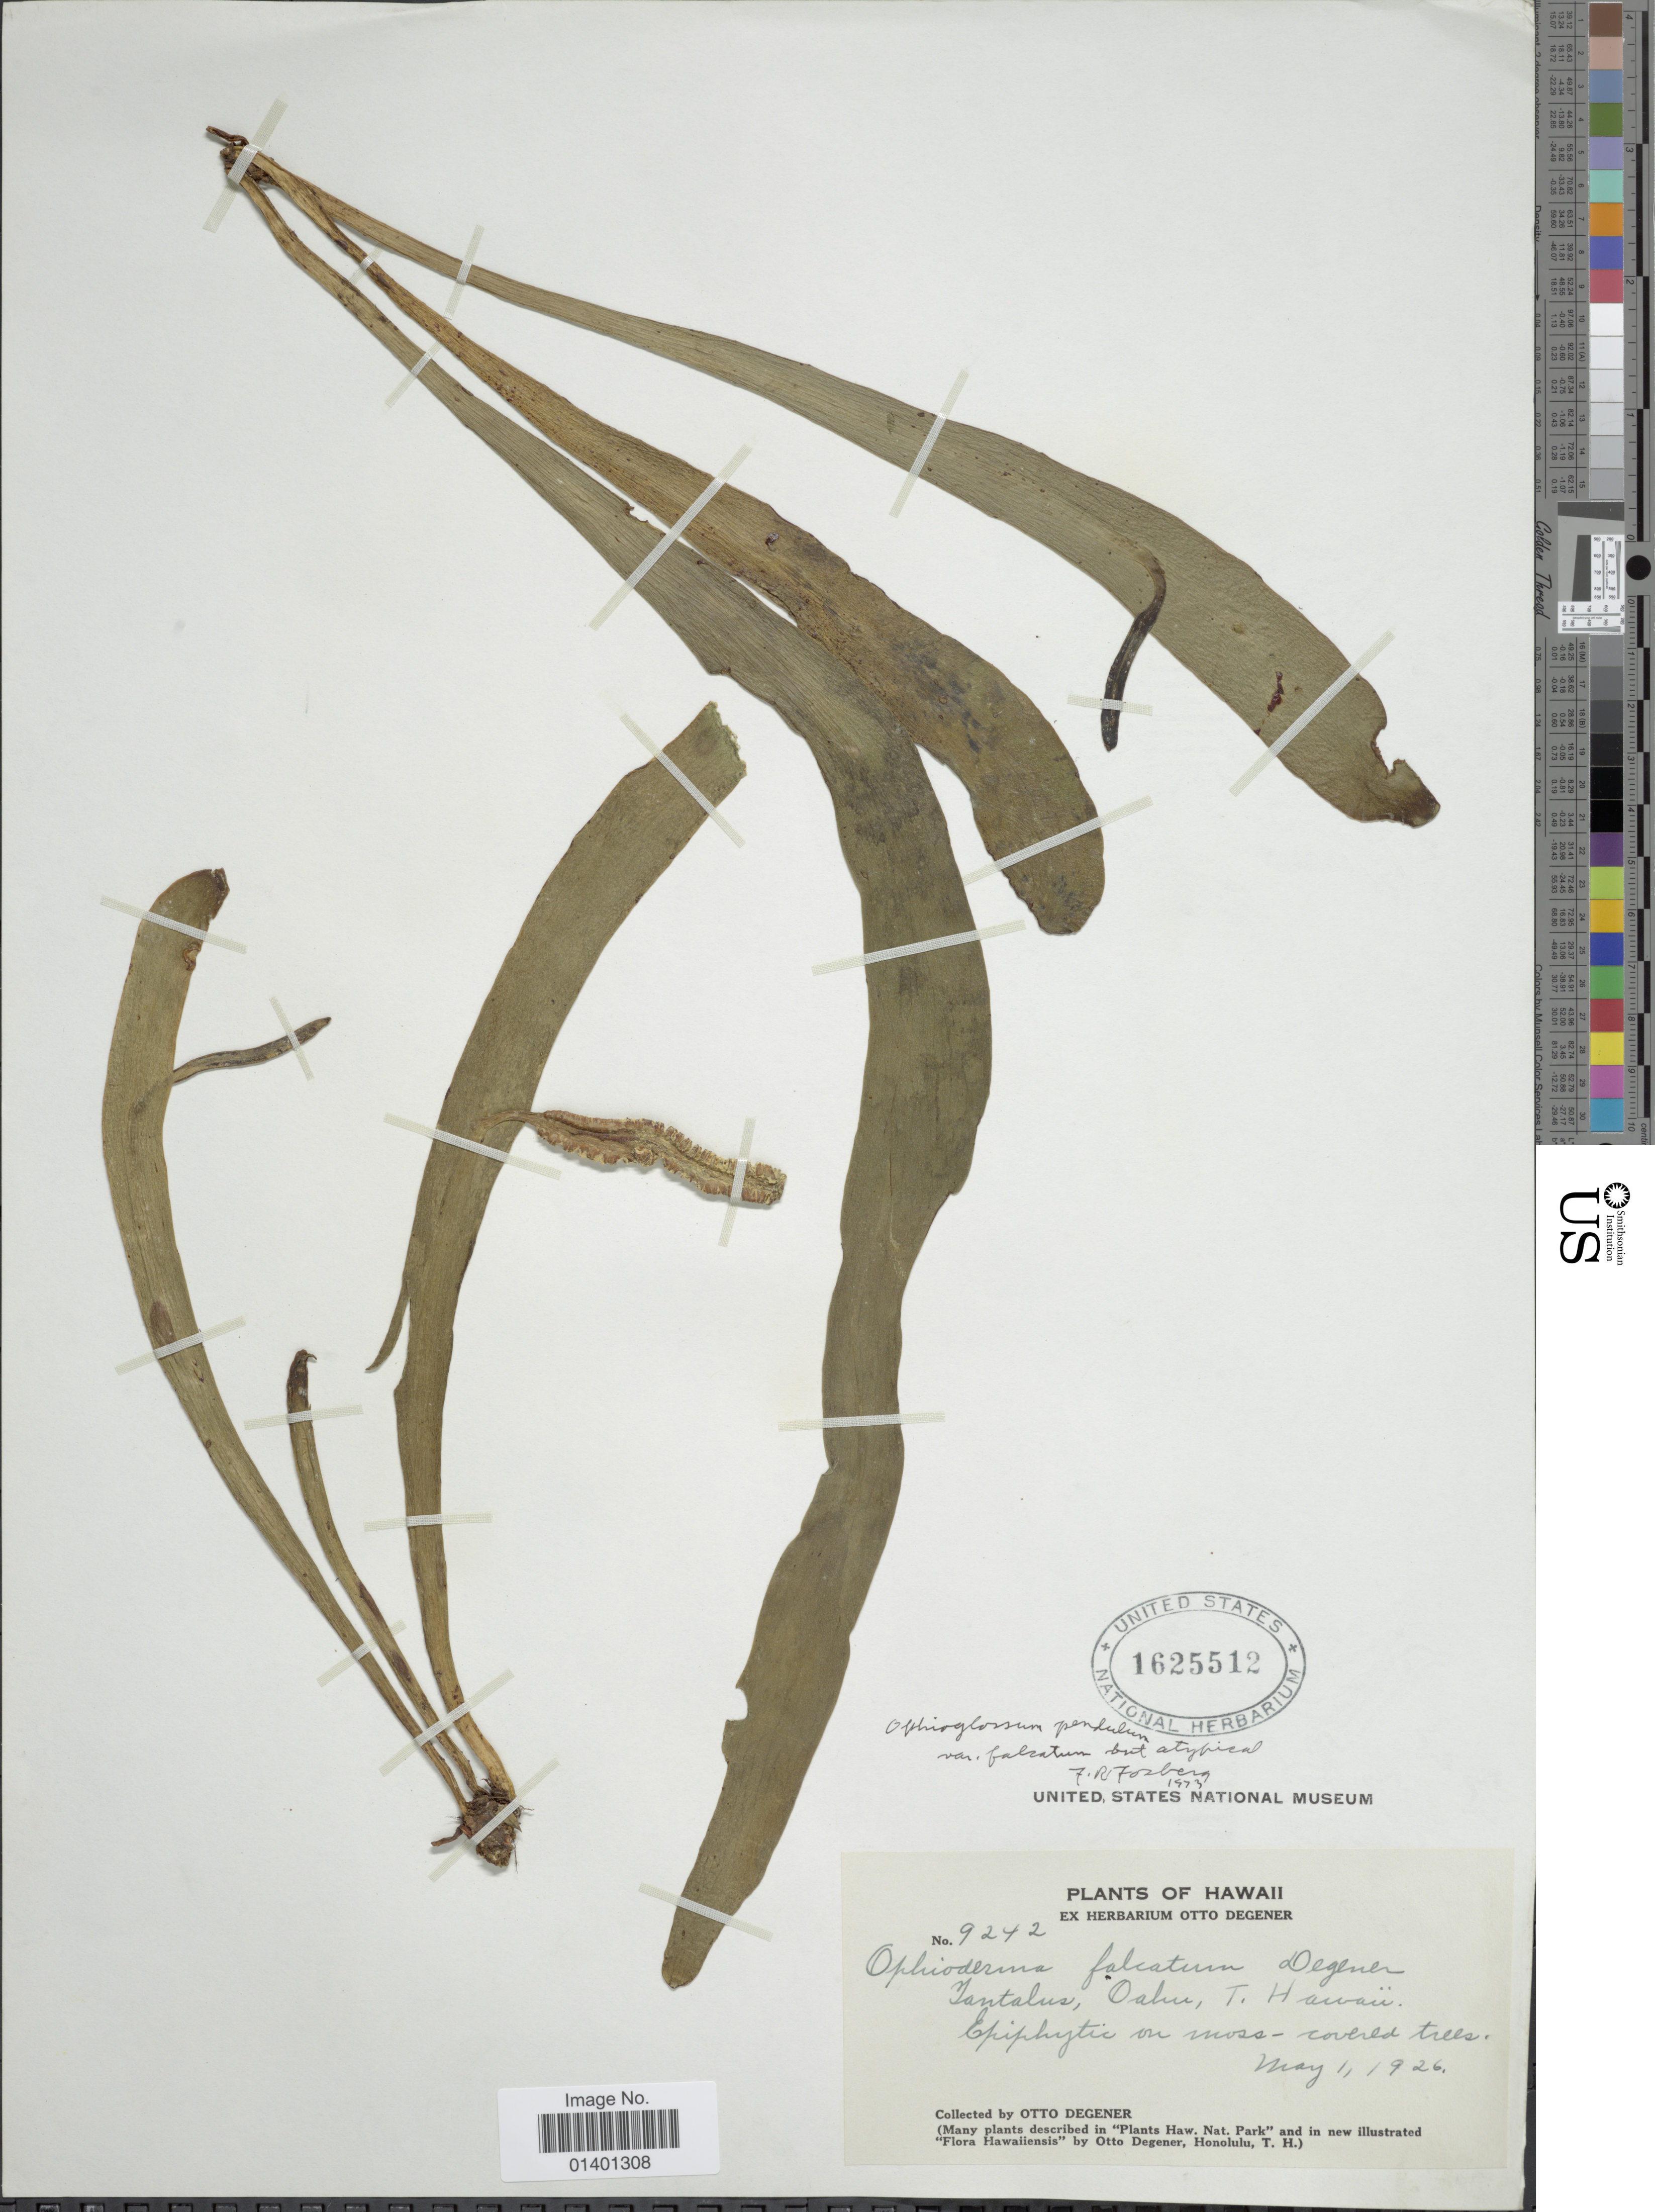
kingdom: Plantae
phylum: Tracheophyta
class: Polypodiopsida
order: Ophioglossales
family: Ophioglossaceae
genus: Ophioderma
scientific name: Ophioderma pendulum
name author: (L.) C. Presl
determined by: Wagner, W. L., (BOT), Smithsonian Institution - National Museum of Natural History (UNITED STATES)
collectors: O. Degener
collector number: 9242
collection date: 1926-05-01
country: United States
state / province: Hawaii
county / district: Honolulu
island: Oahu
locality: Tantalus, Oahu, T. Hawaii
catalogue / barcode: US 1625512